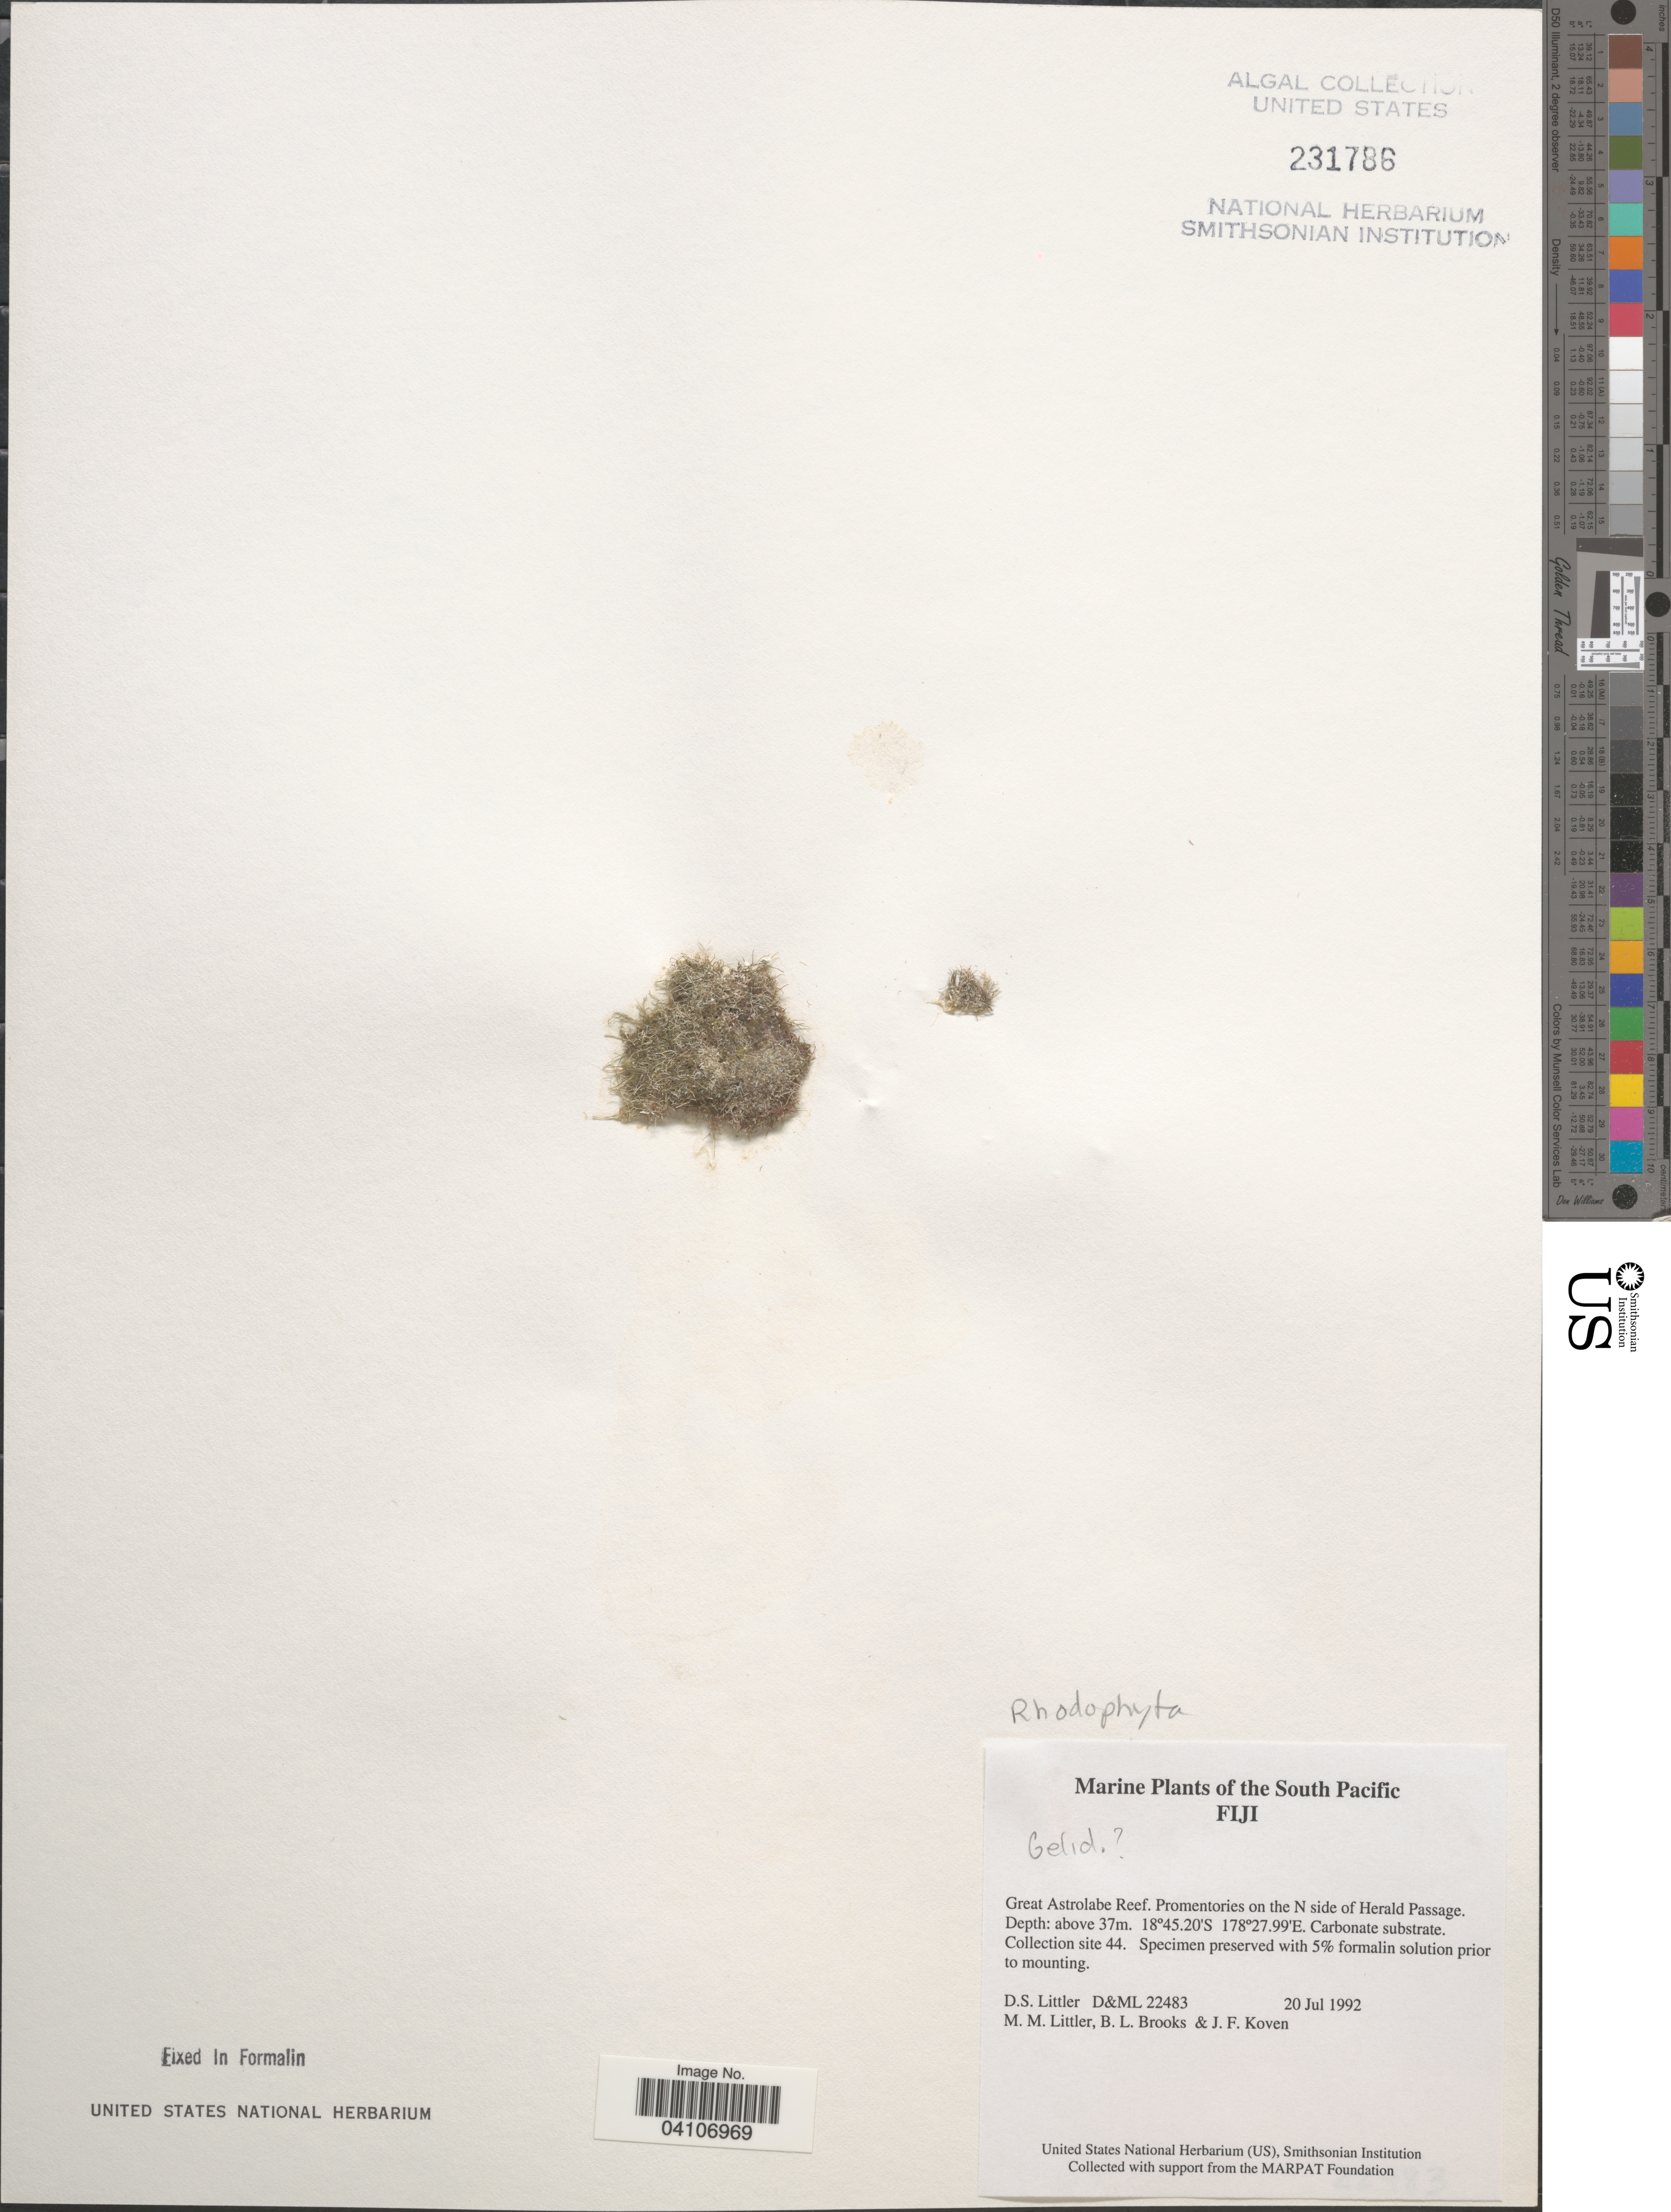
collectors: D. S. Littler, B. Brooks & J. Koven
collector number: D&ML22483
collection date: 1992-07-20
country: Fiji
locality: Great Astrolabe Reef. Promentories on the N side of Herald Passage. Collection site 44.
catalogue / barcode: US 231786